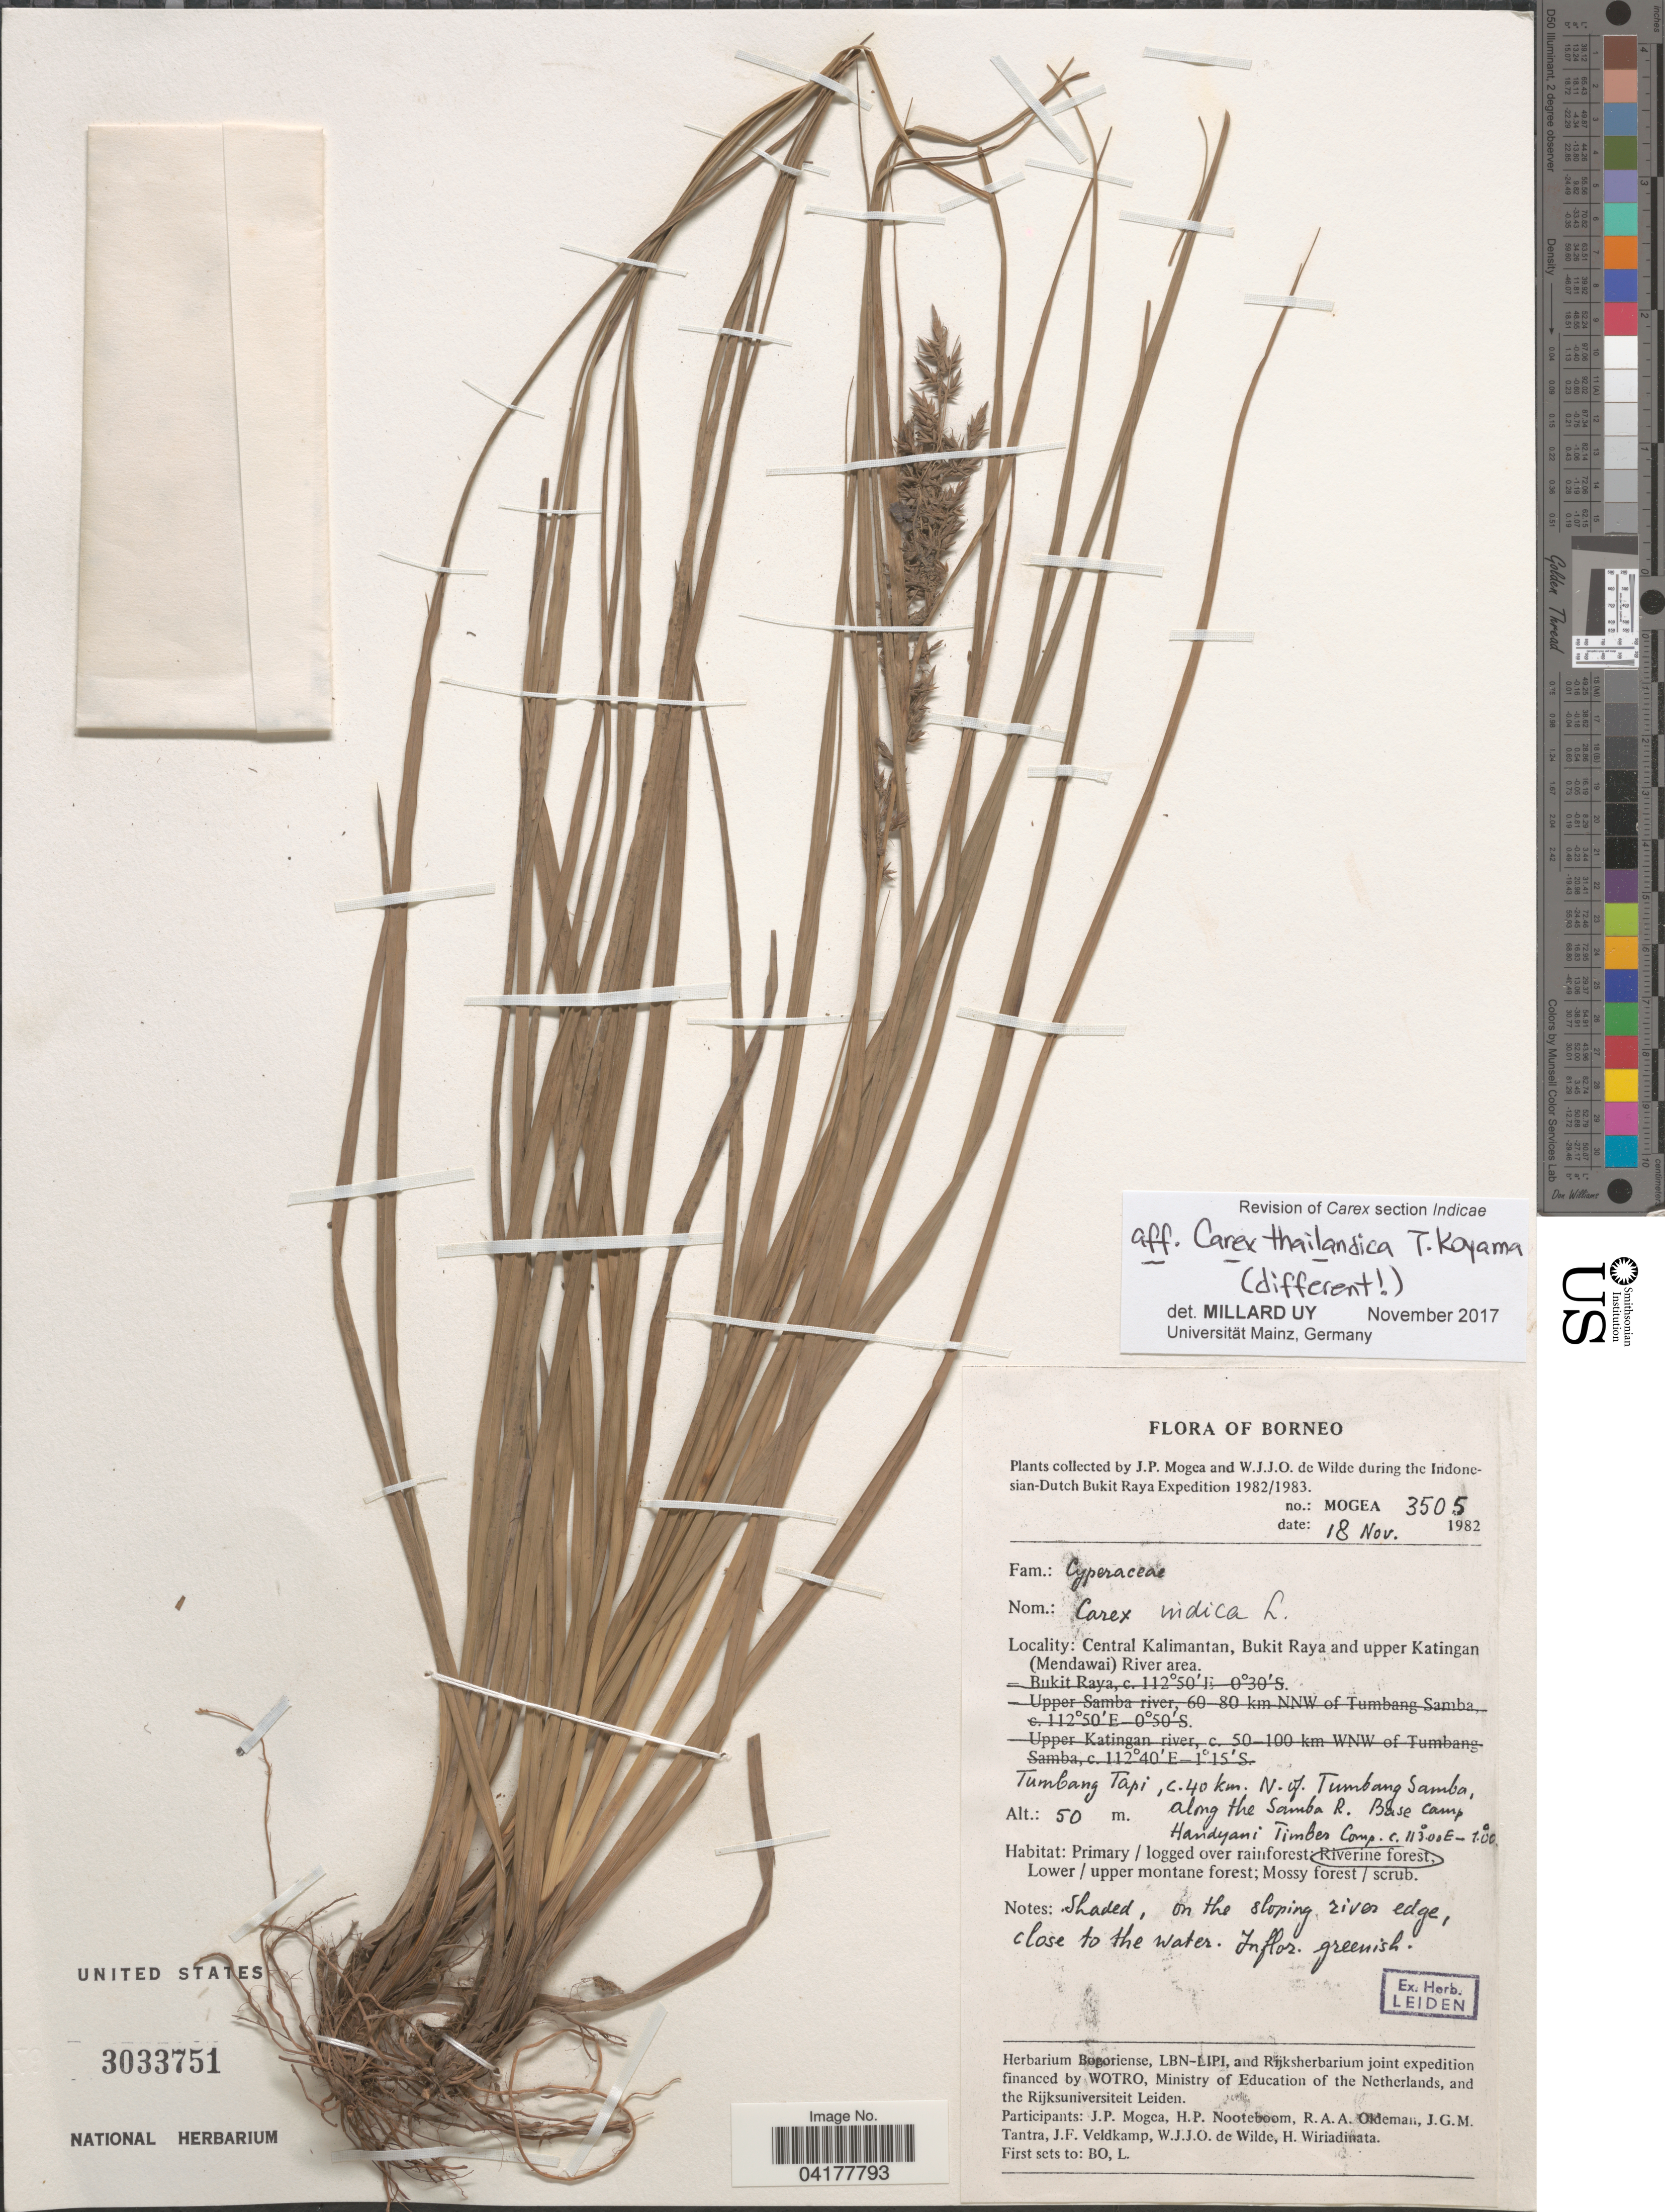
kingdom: Plantae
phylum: Tracheophyta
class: Liliopsida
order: Poales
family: Cyperaceae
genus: Carex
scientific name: Carex thailandica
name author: T. Koyama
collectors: J. Mogea & W. J. de Wilde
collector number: MOGEA 3505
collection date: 1982-11-18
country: Indonesia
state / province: Kalimantan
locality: Borneo. The Indonesian-Dutch Bukit Raya Expedition 1982/1983. Central Kalimantan, Bukit Raya and upper Katingan (Mendawai) River area. Tumbang Tapi, c. 40 km. N. of Tumbang Samba, along the Samba R. Base Camp. Handyani Timber Comp.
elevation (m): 50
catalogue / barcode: US 3033751